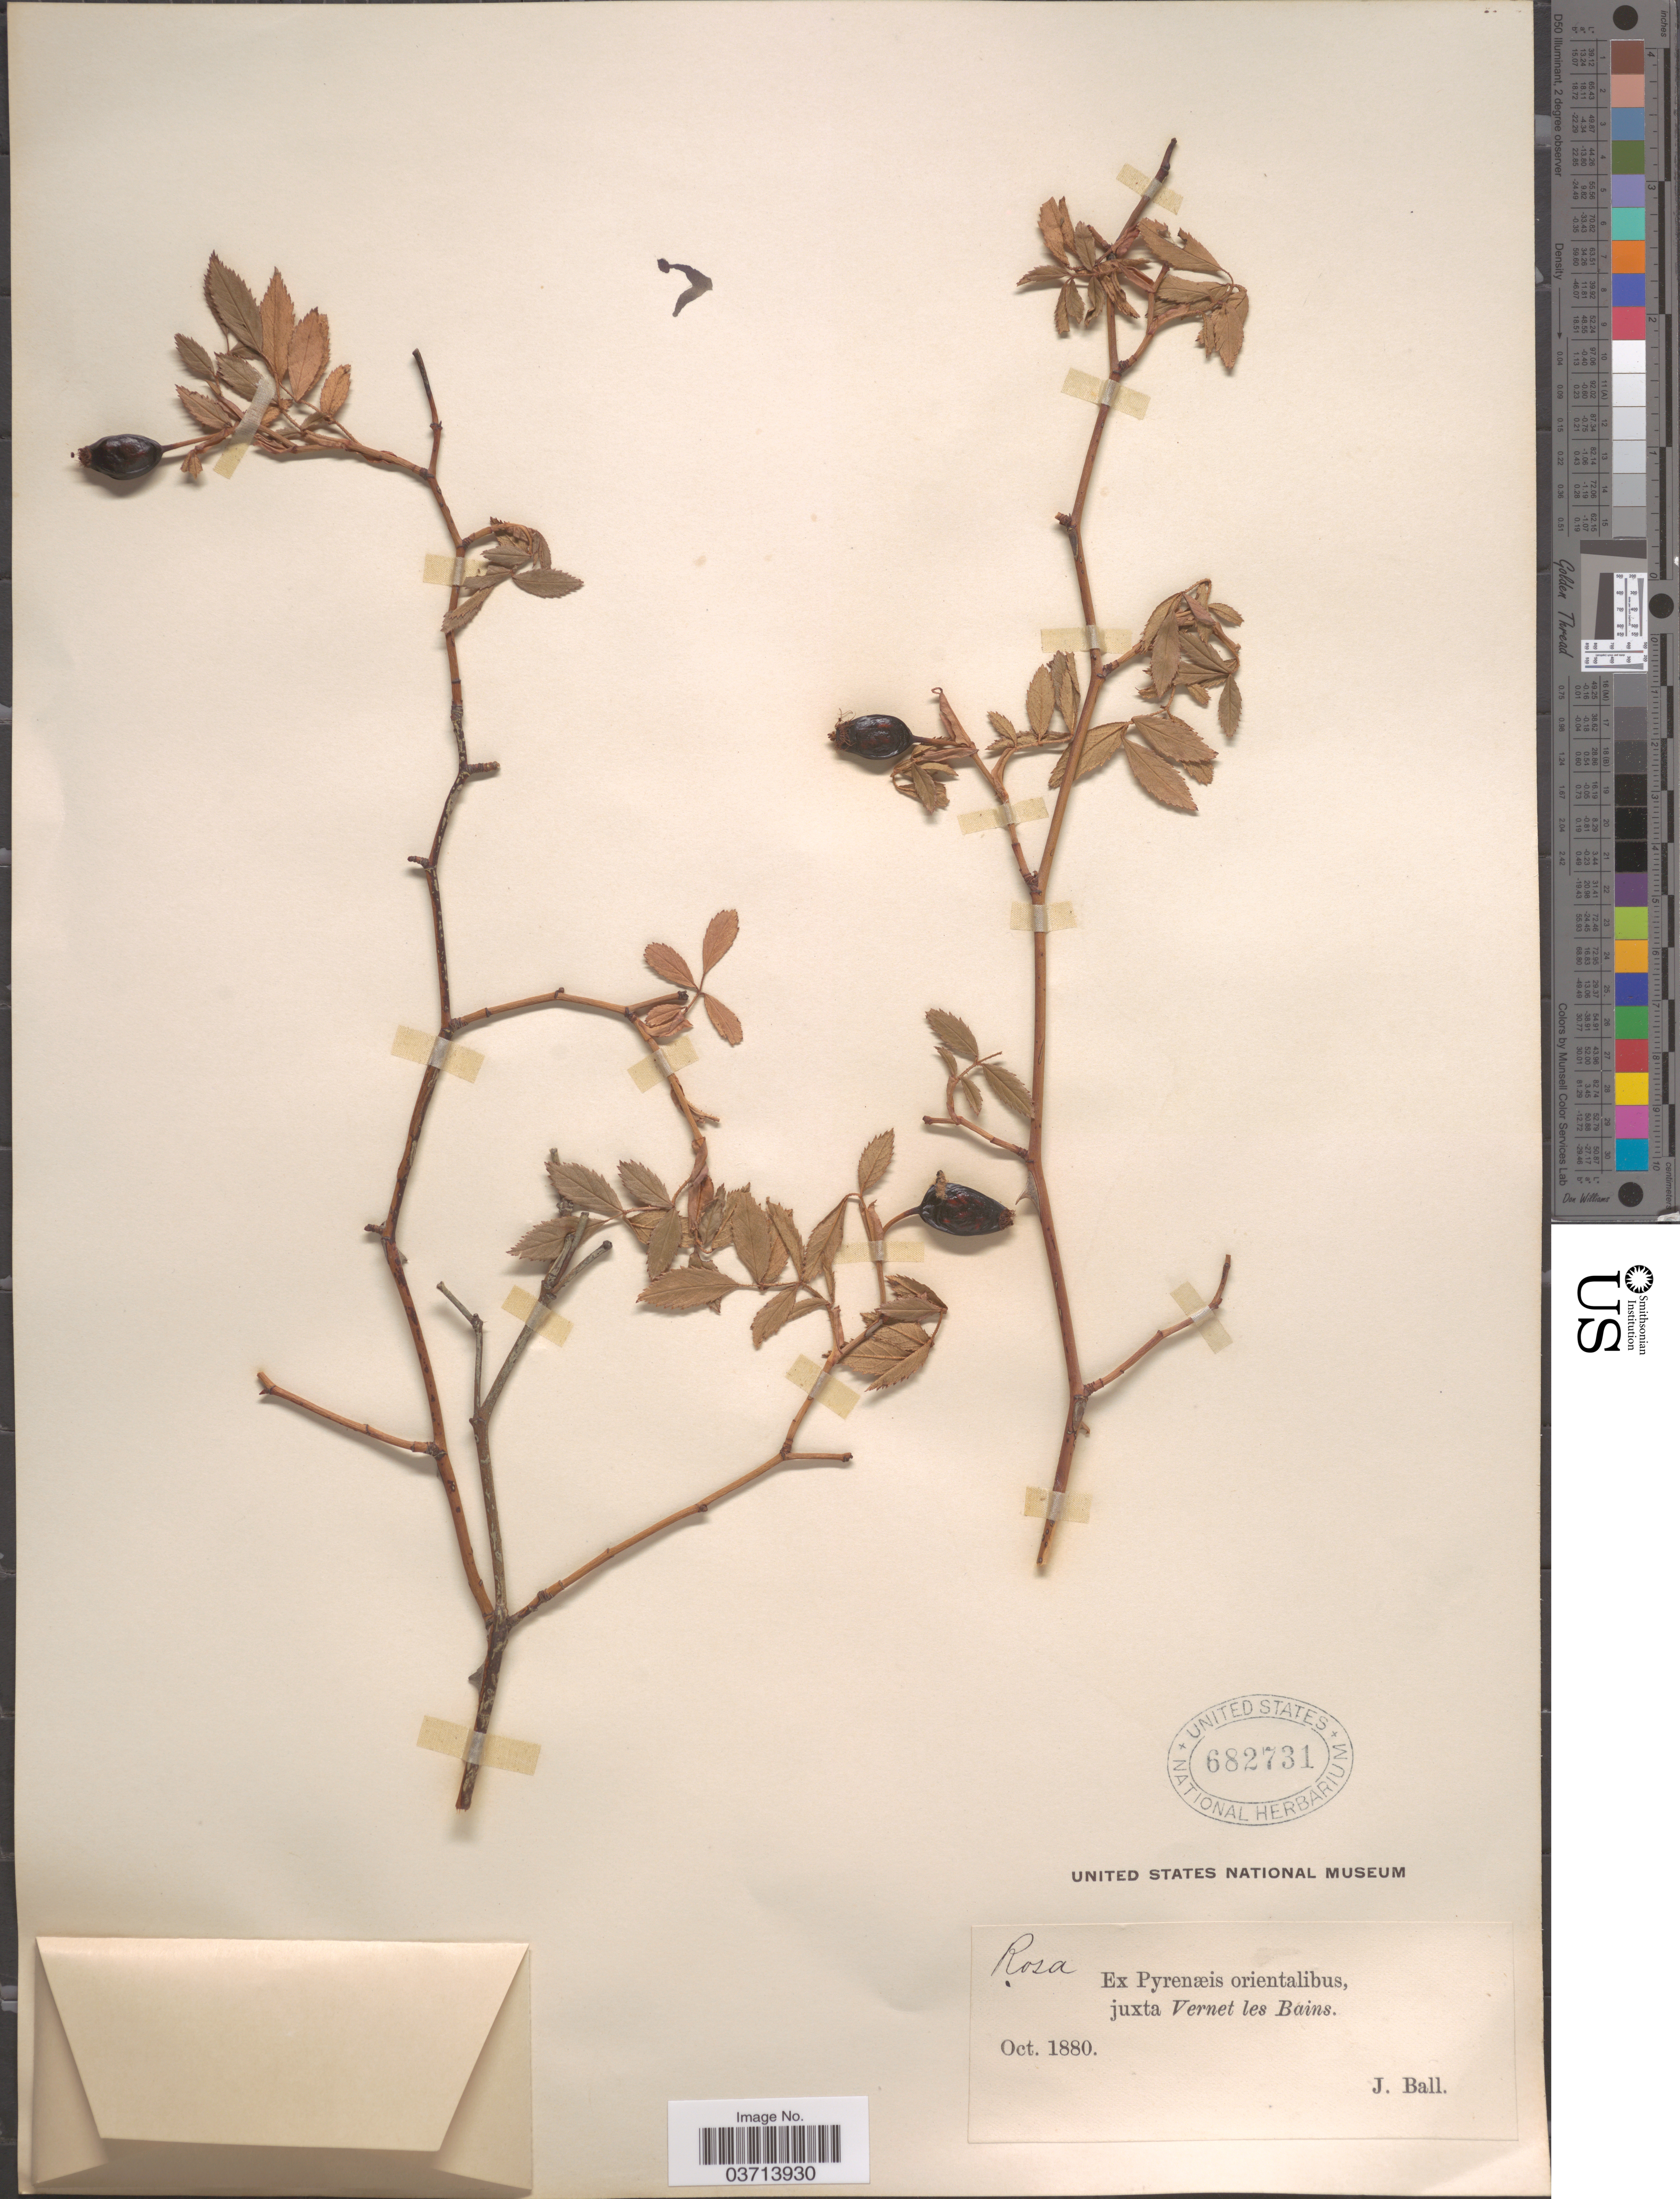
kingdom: Plantae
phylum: Tracheophyta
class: Magnoliopsida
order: Rosales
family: Rosaceae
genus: Rosa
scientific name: Rosa sp.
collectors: J. Ball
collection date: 1880-10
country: France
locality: Ex Pyrenæis orientalibus, juxta Vernet les Bains.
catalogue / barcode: US 682731